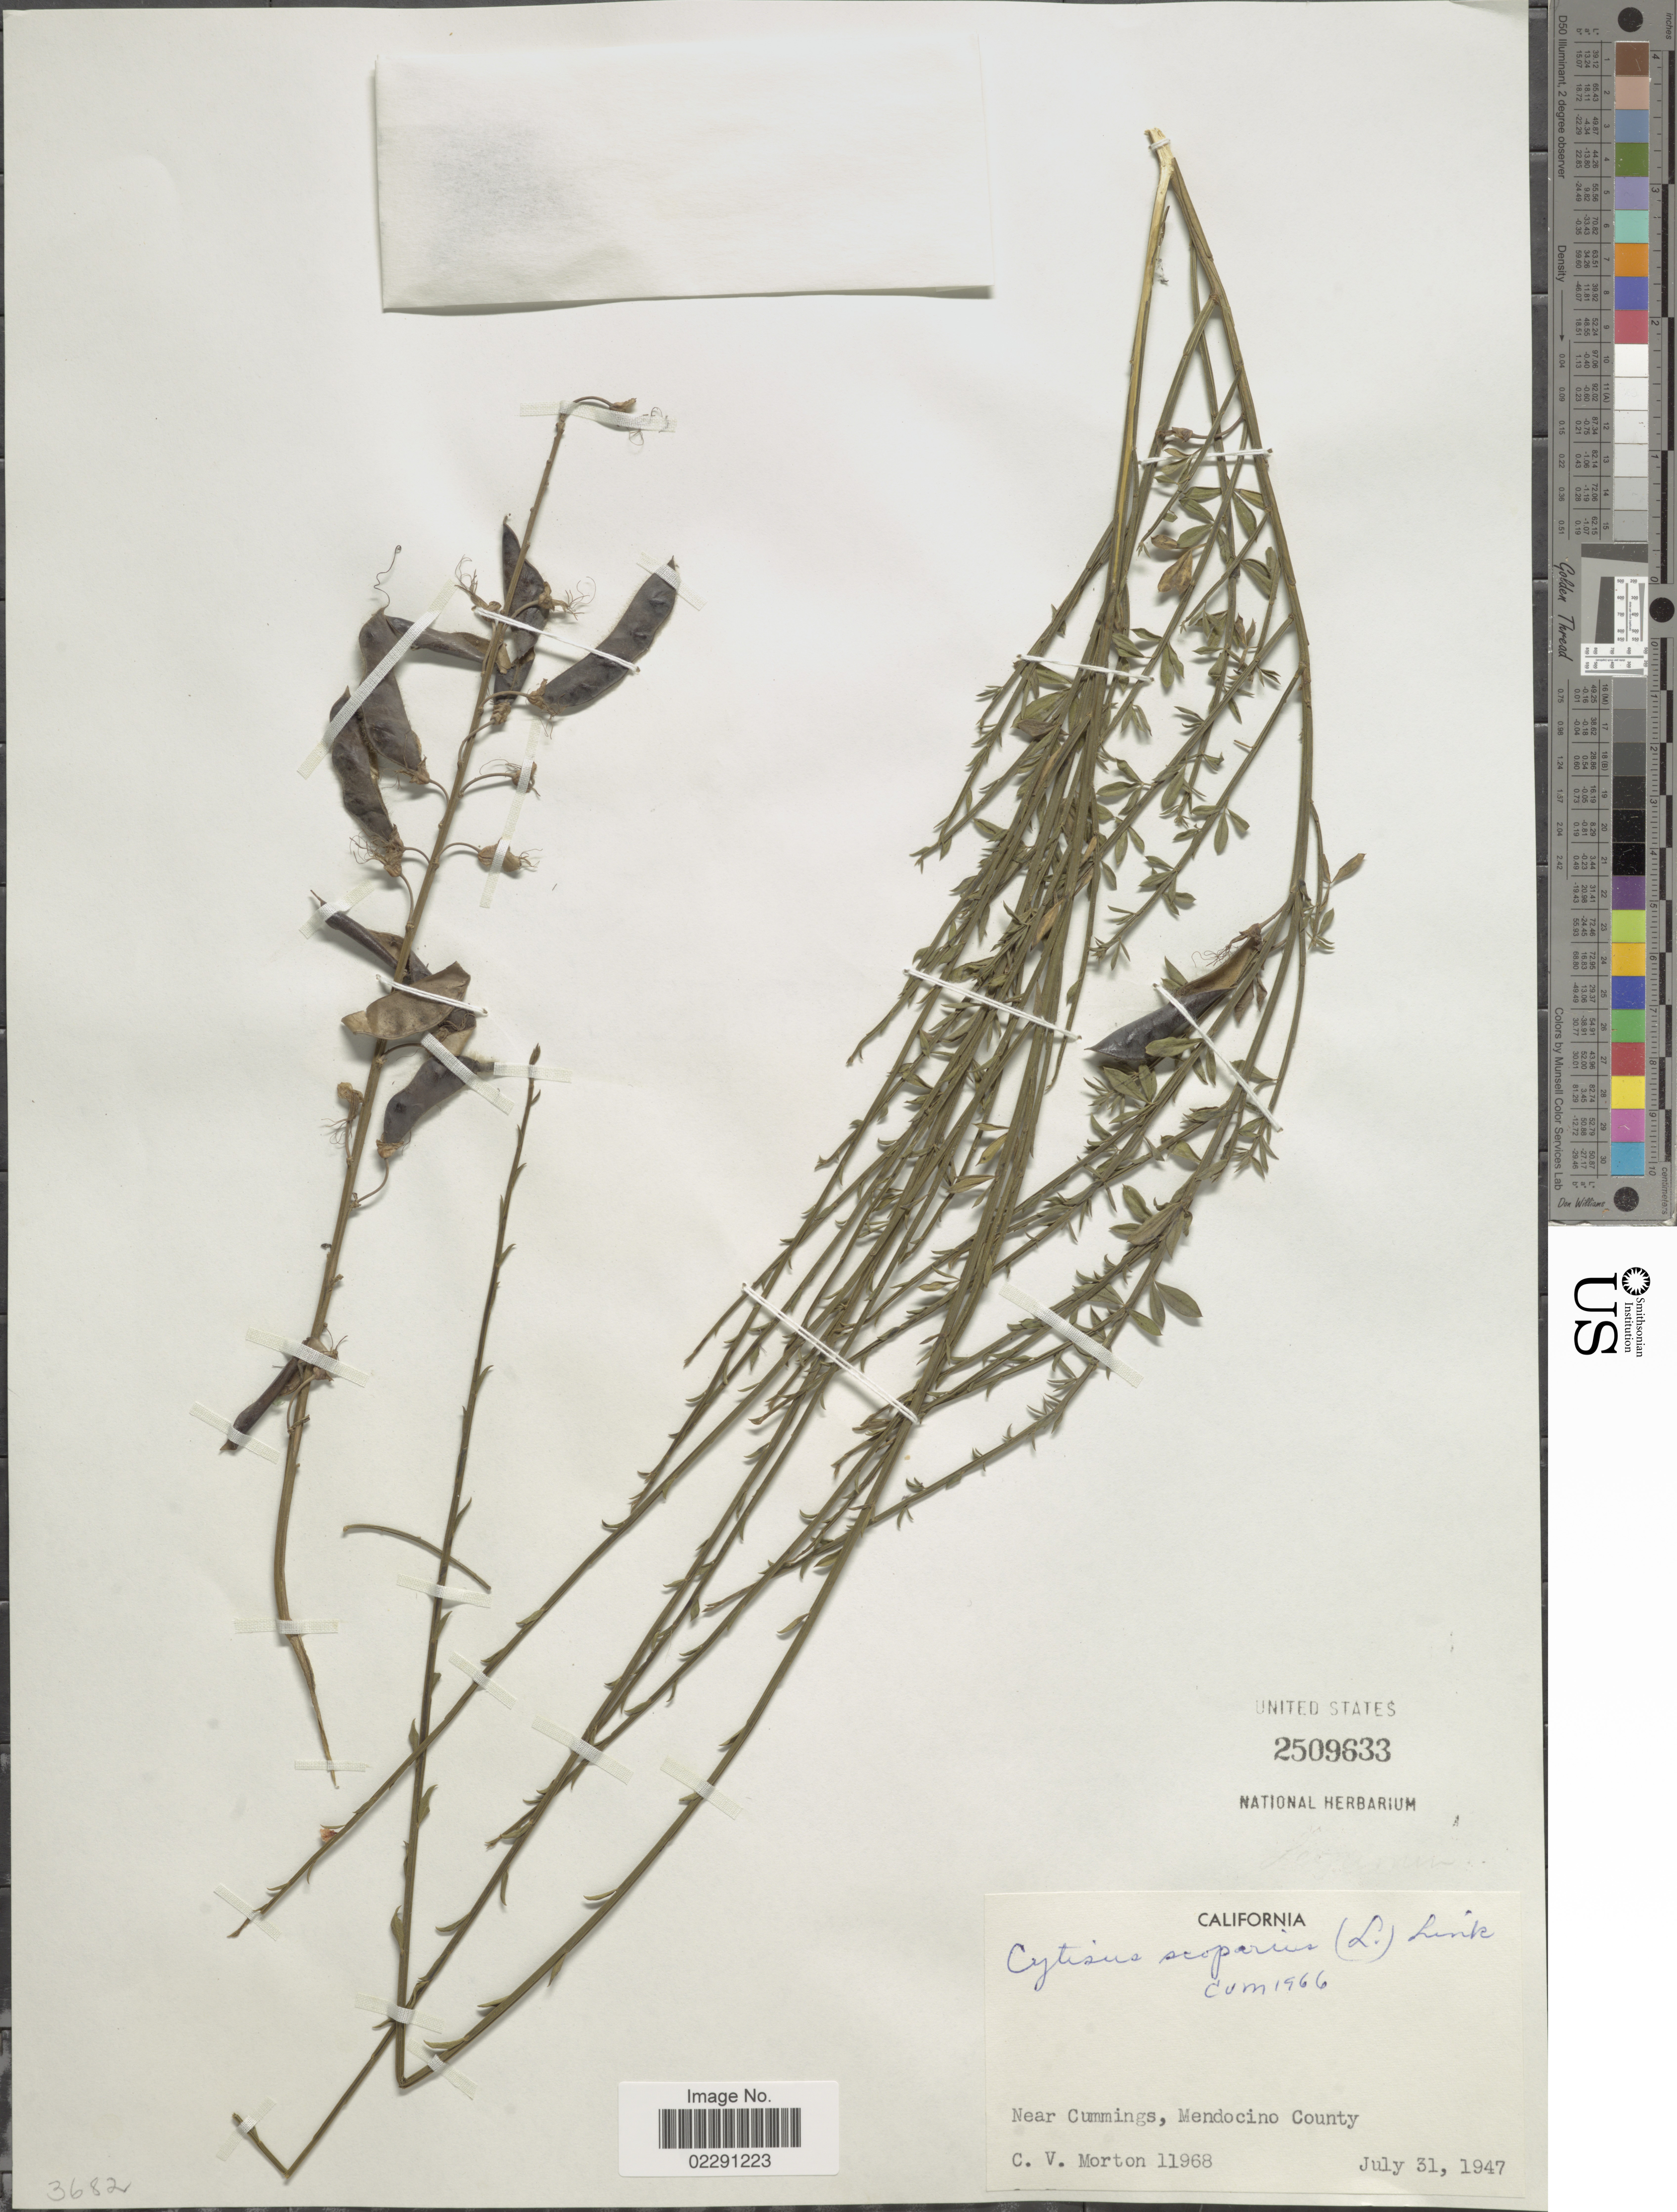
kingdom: Plantae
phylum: Tracheophyta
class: Magnoliopsida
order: Fabales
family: Fabaceae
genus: Cytisus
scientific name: Cytisus scoparius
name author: (L.) Link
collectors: C. V. Morton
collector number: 11968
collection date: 1947-07-31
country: United States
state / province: California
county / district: Mendocino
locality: Near Cummings, Mendocino County.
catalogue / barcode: US 2509633